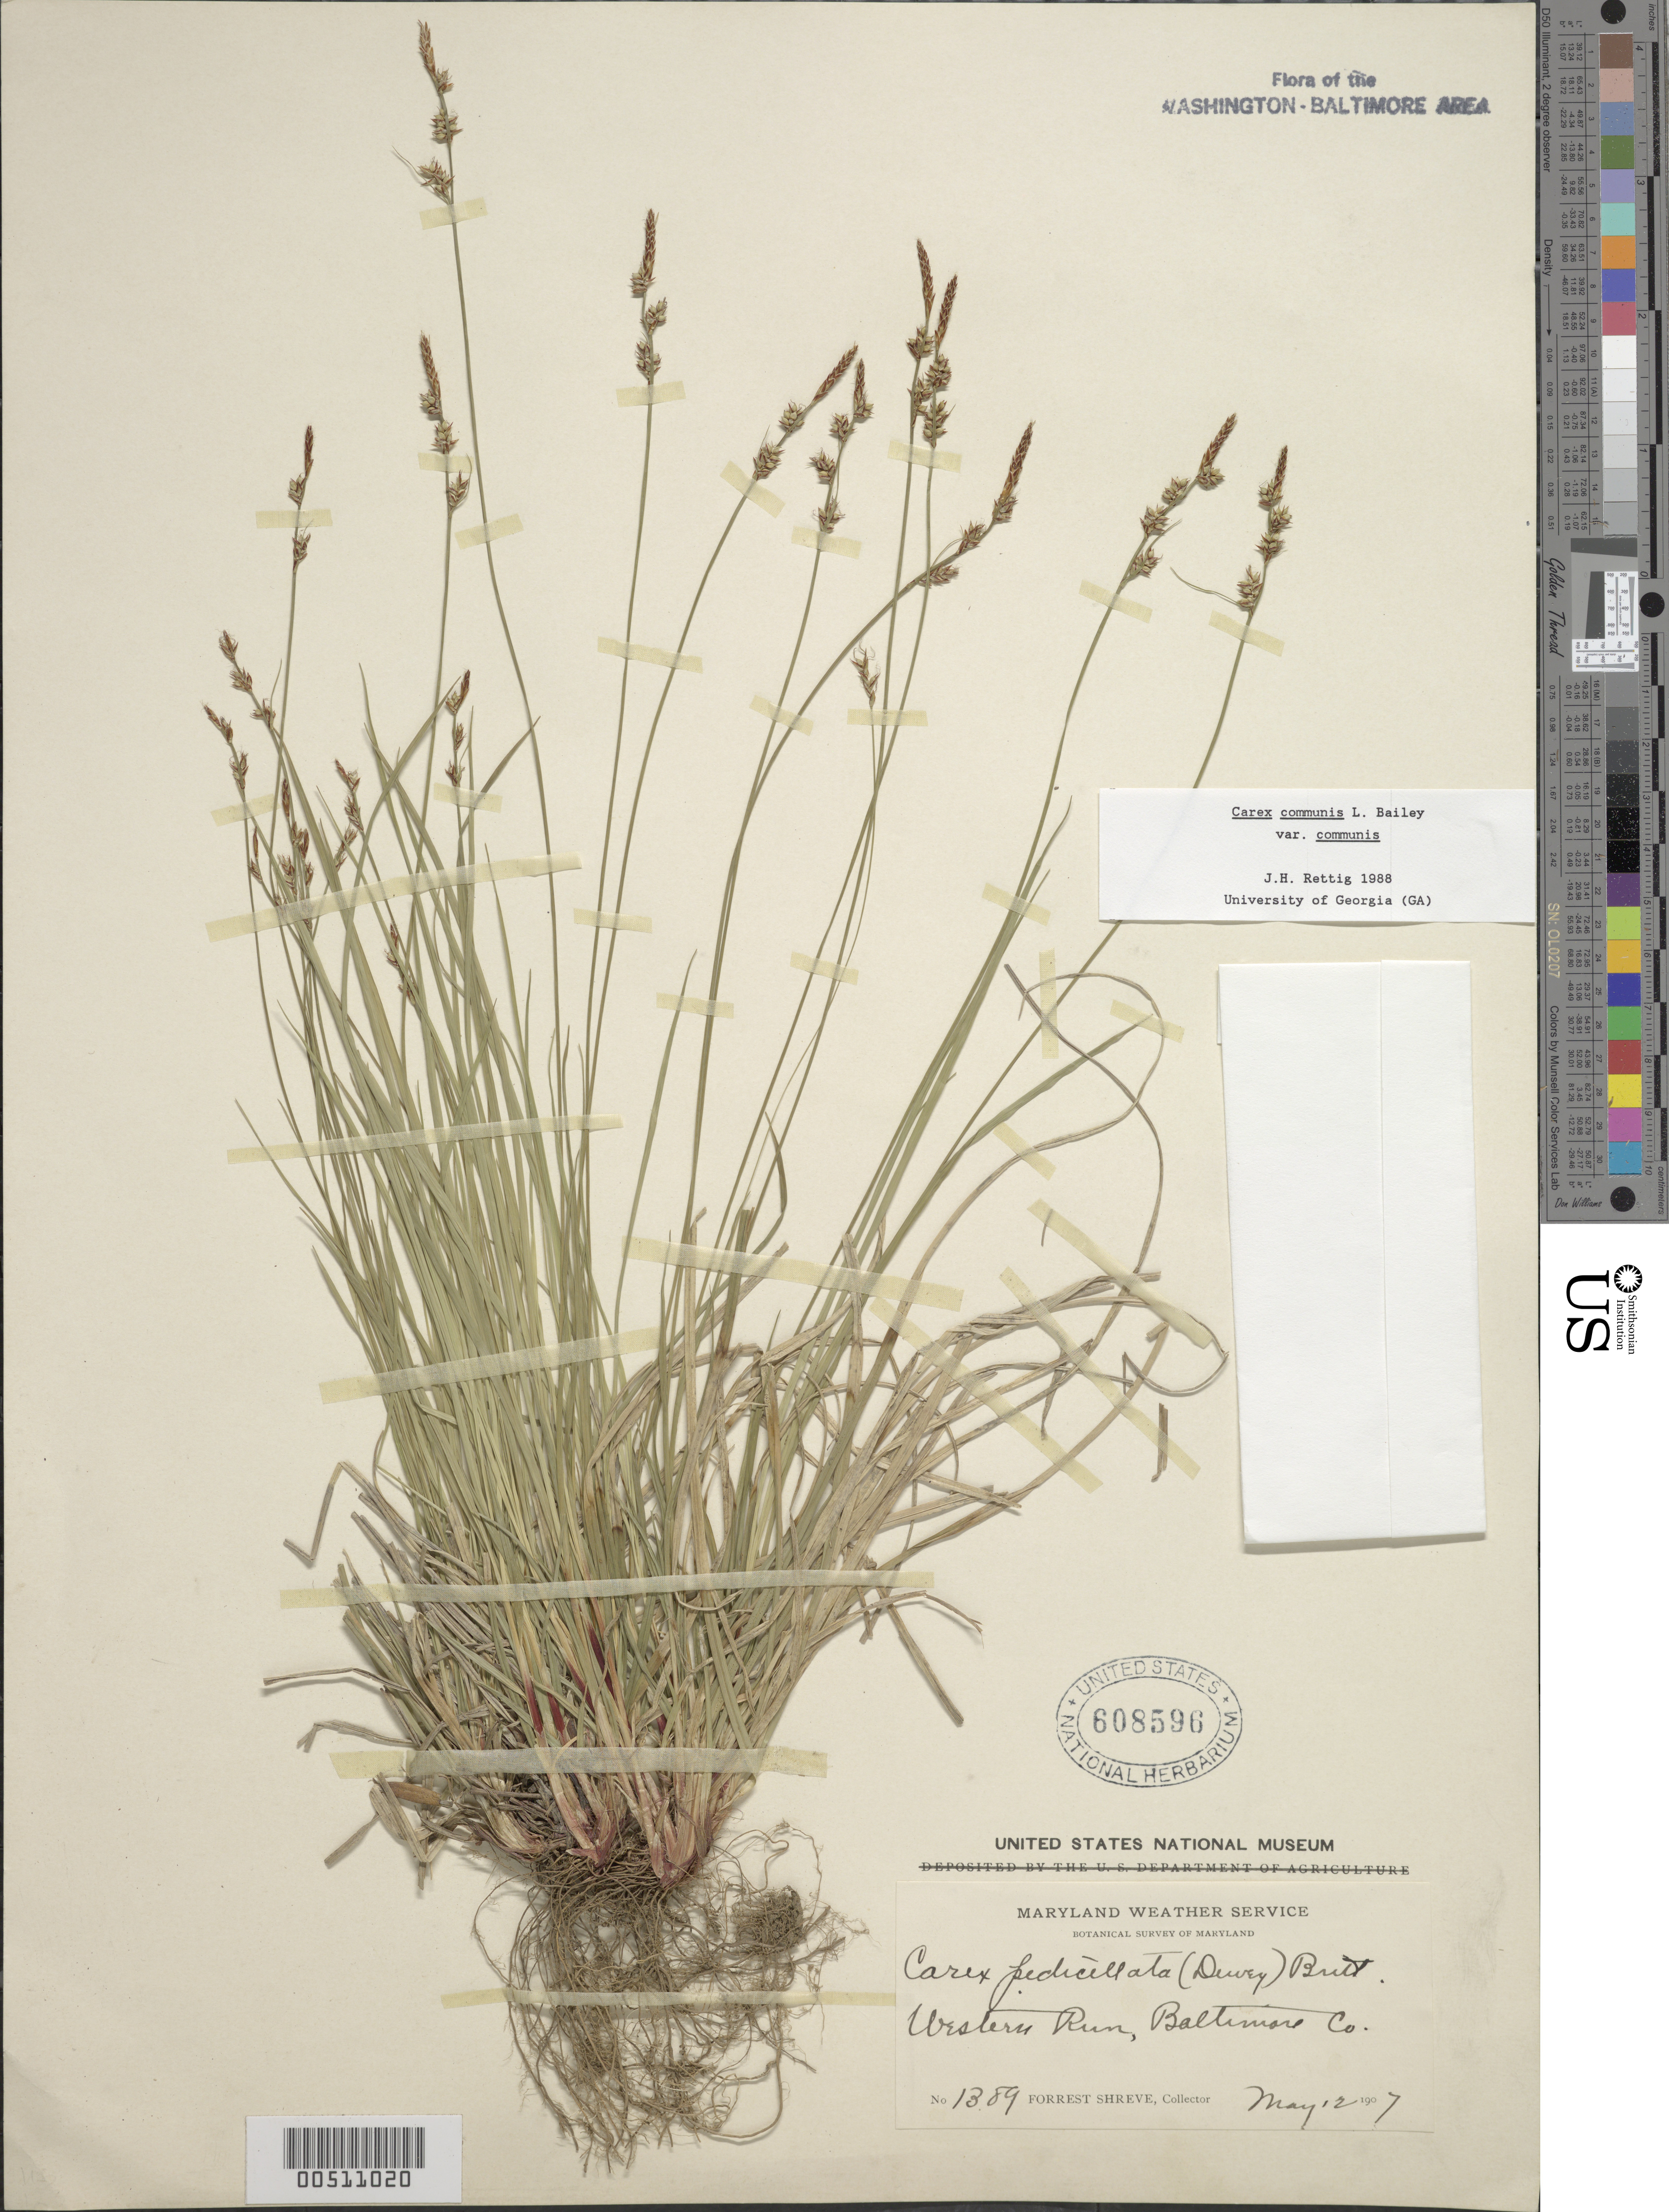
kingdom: Plantae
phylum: Tracheophyta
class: Liliopsida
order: Poales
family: Cyperaceae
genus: Carex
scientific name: Carex communis var. communis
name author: L.H. Bailey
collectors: F. Shreve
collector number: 1389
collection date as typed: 12 May 1907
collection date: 1907-05-12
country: United States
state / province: Maryland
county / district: Baltimore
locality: Western Run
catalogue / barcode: US 608596